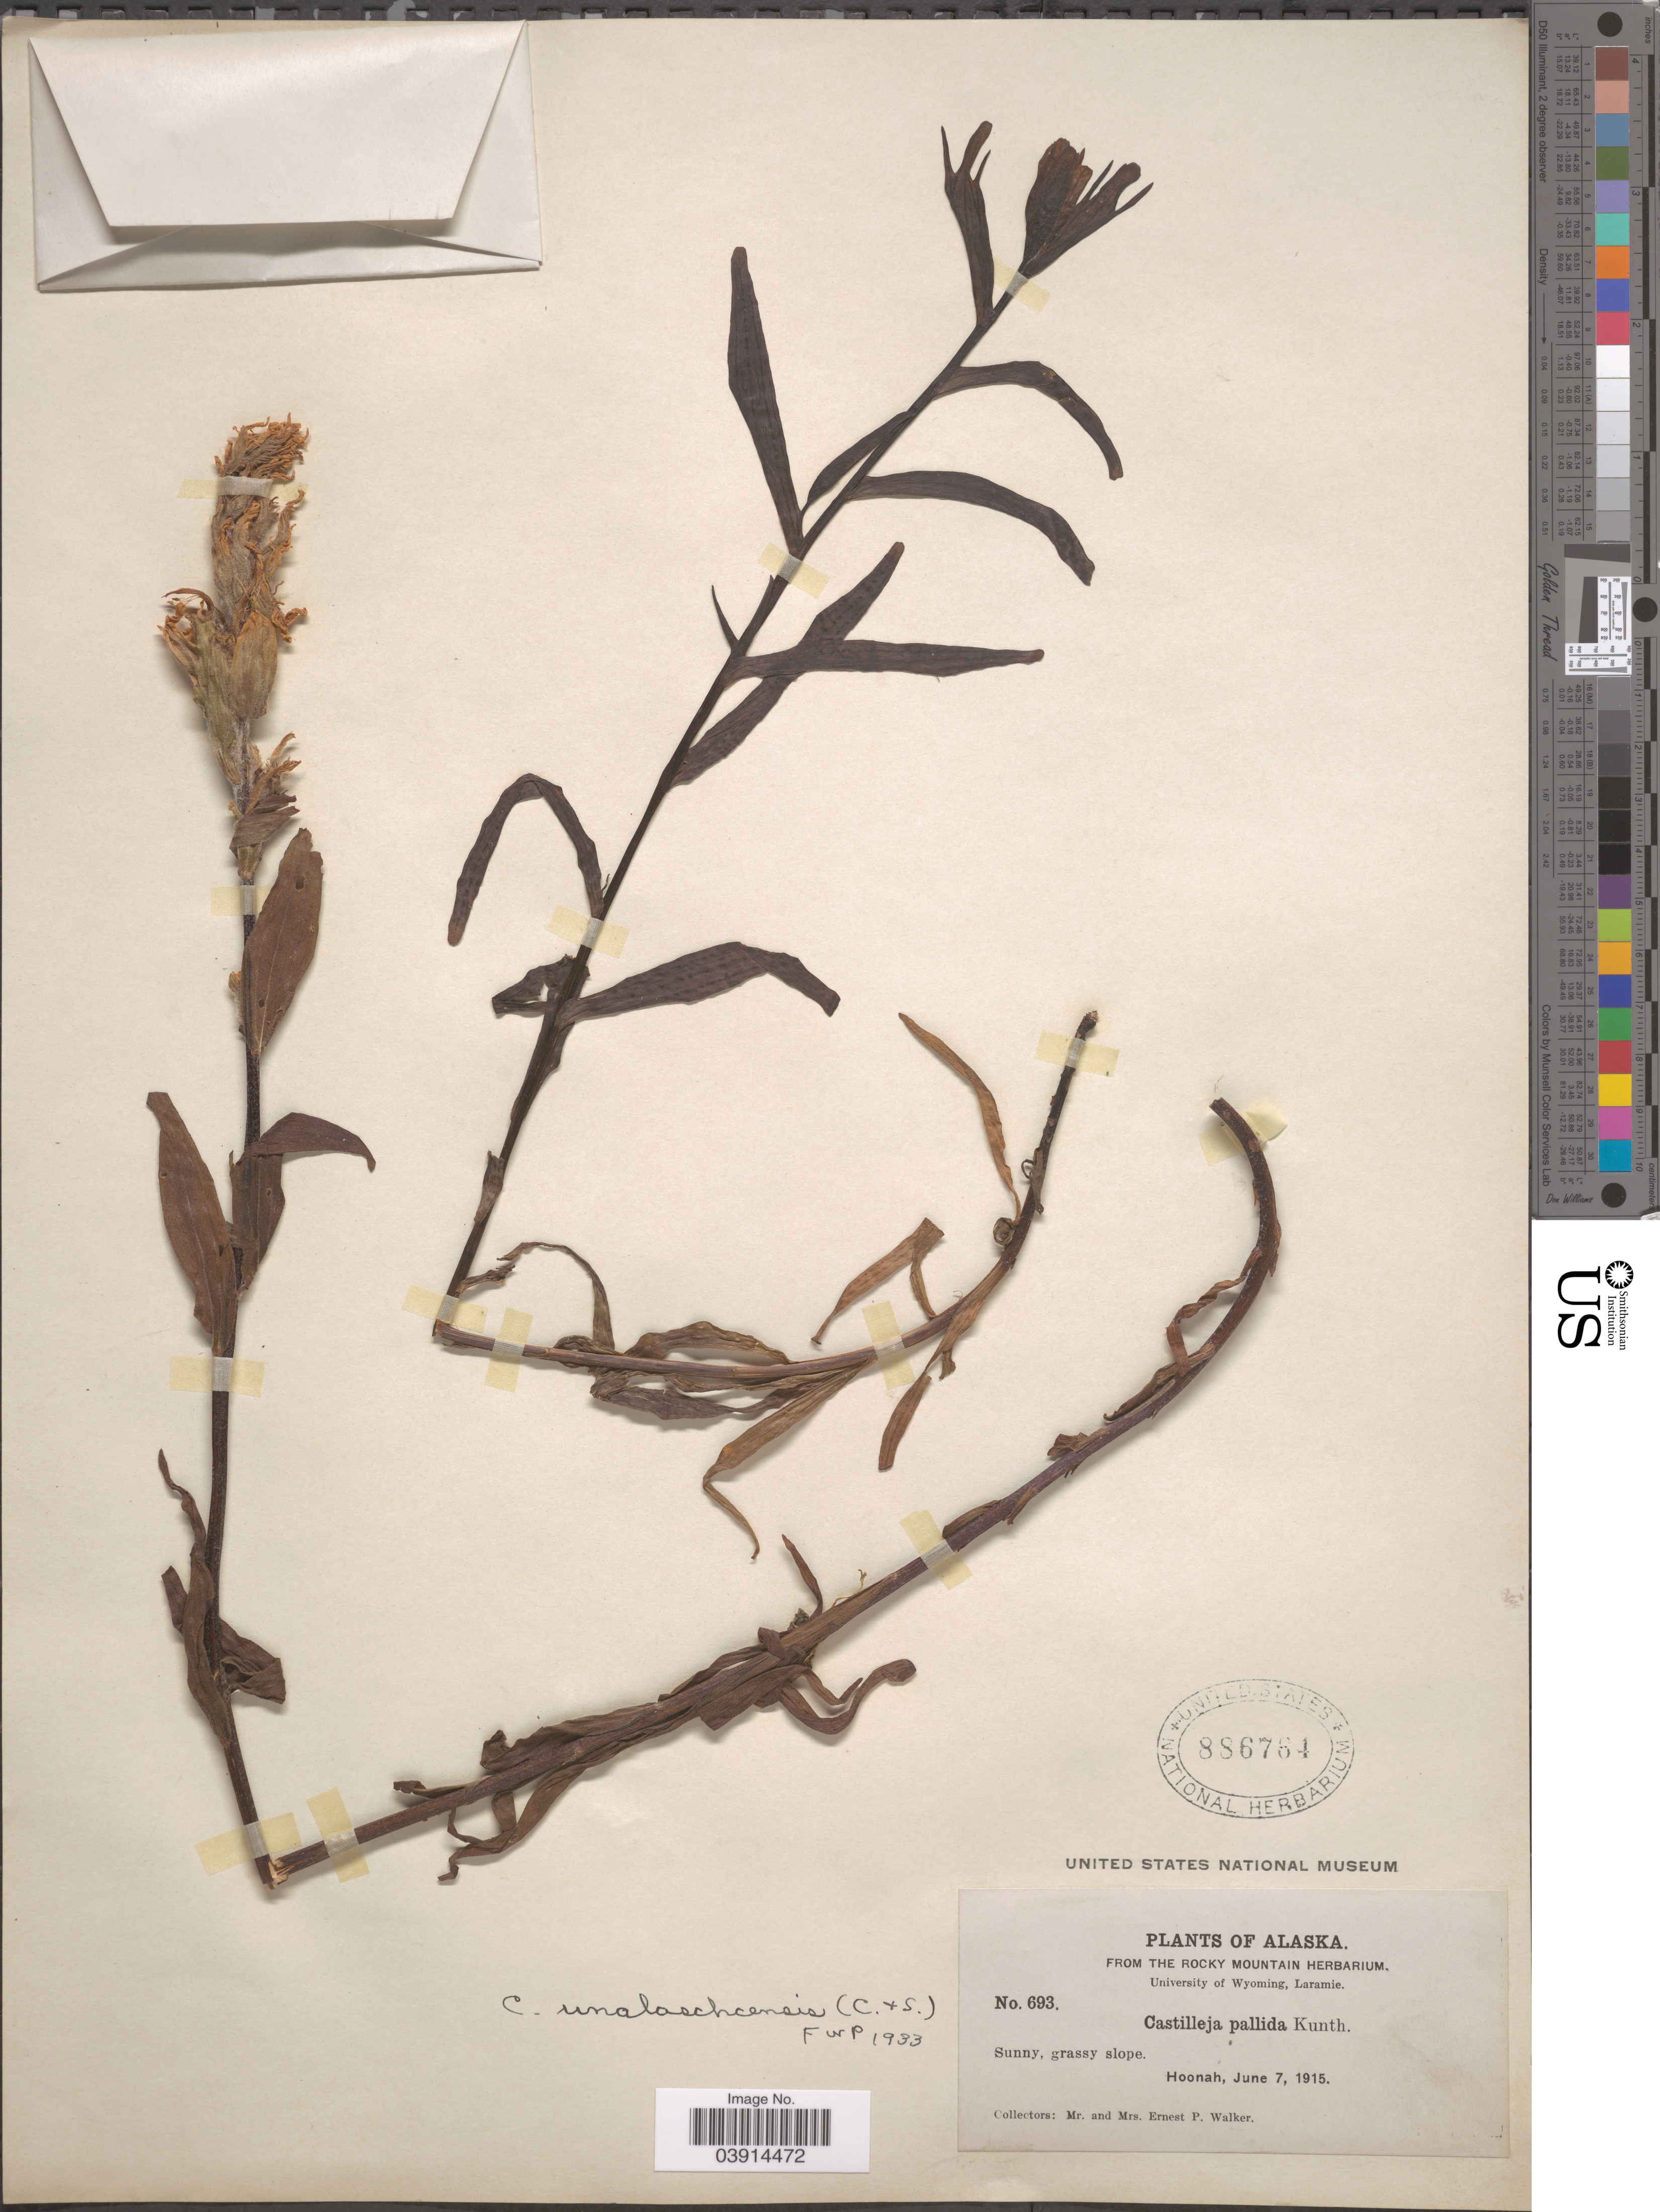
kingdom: Plantae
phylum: Tracheophyta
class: Magnoliopsida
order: Lamiales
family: Orobanchaceae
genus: Castilleja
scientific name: Castilleja unalaschcensis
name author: (Cham. & Schltdl.) Malte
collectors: E. P. Walker & E. Walker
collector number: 693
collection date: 1915-06-07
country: United States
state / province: Alaska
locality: Hoonah.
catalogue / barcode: US 886784